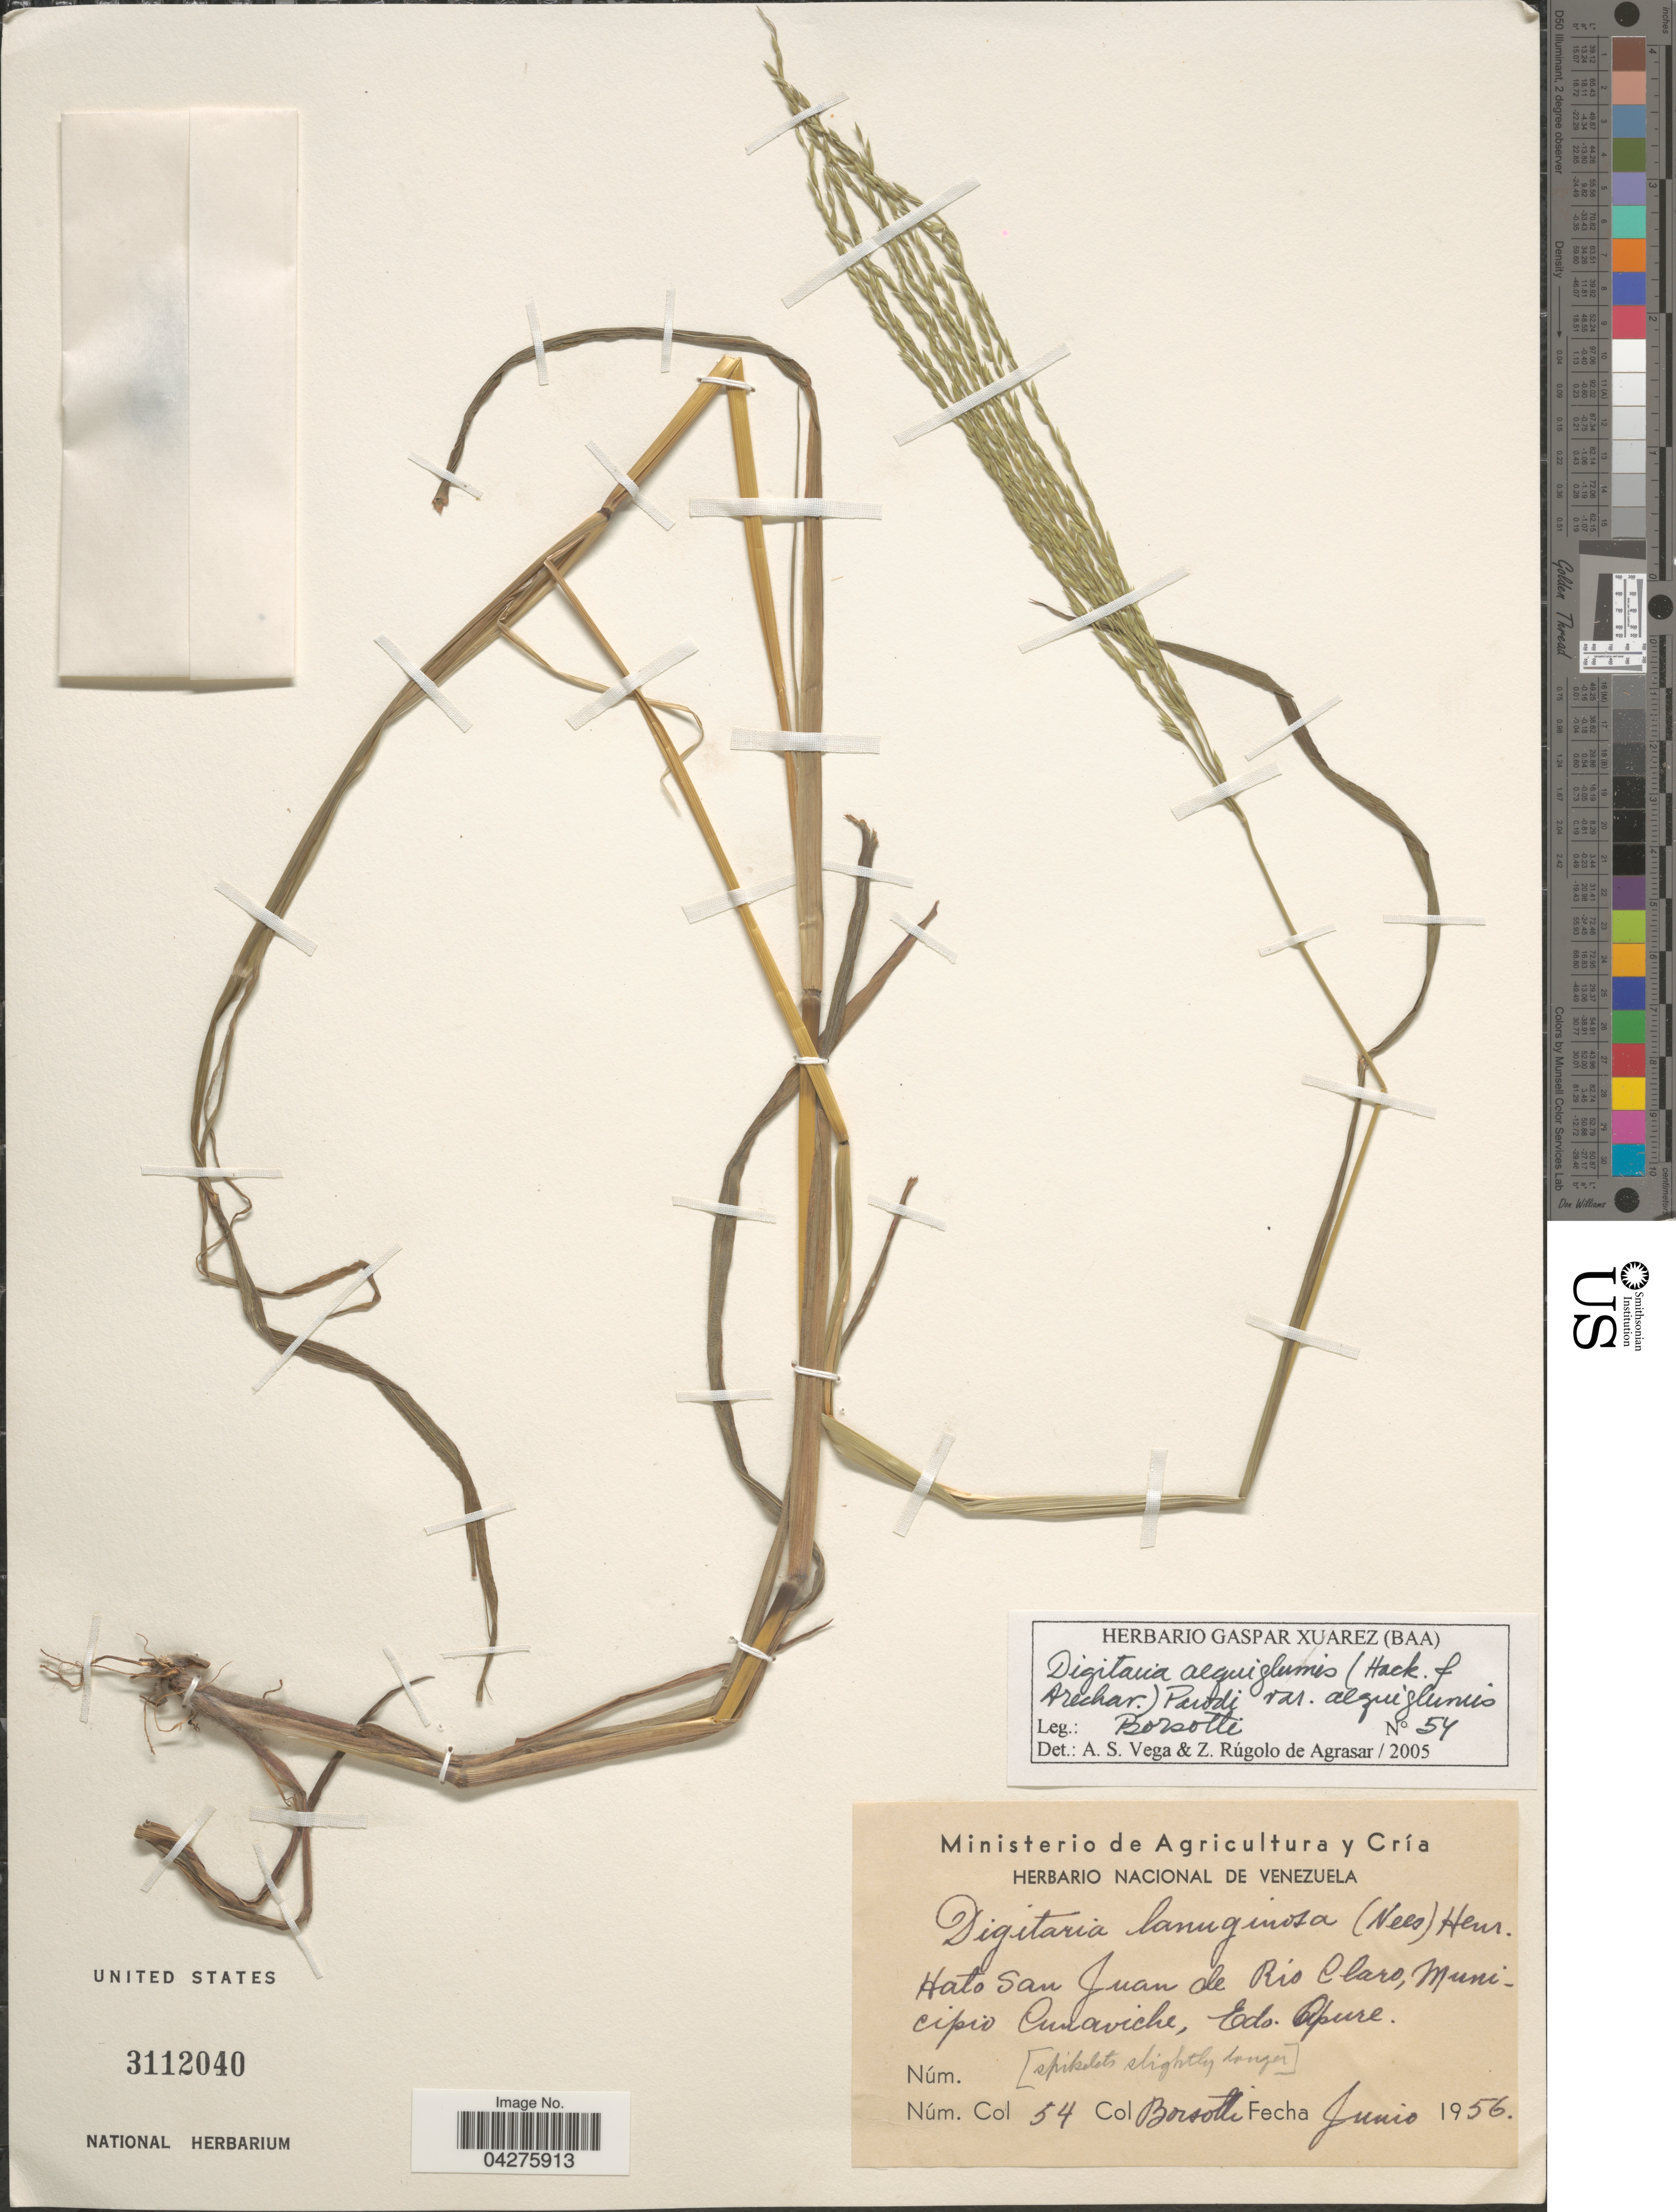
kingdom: Plantae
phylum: Tracheophyta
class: Liliopsida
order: Poales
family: Poaceae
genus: Digitaria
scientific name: Digitaria aequiglumis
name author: (Hack. & Arechav.) Parodi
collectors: Borsotti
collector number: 54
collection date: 1956-06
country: Venezuela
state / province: Apure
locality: Hato San Juan de Rio Claro, Municipio Cunaviche, Edo. Apure.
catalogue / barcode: US 3112040